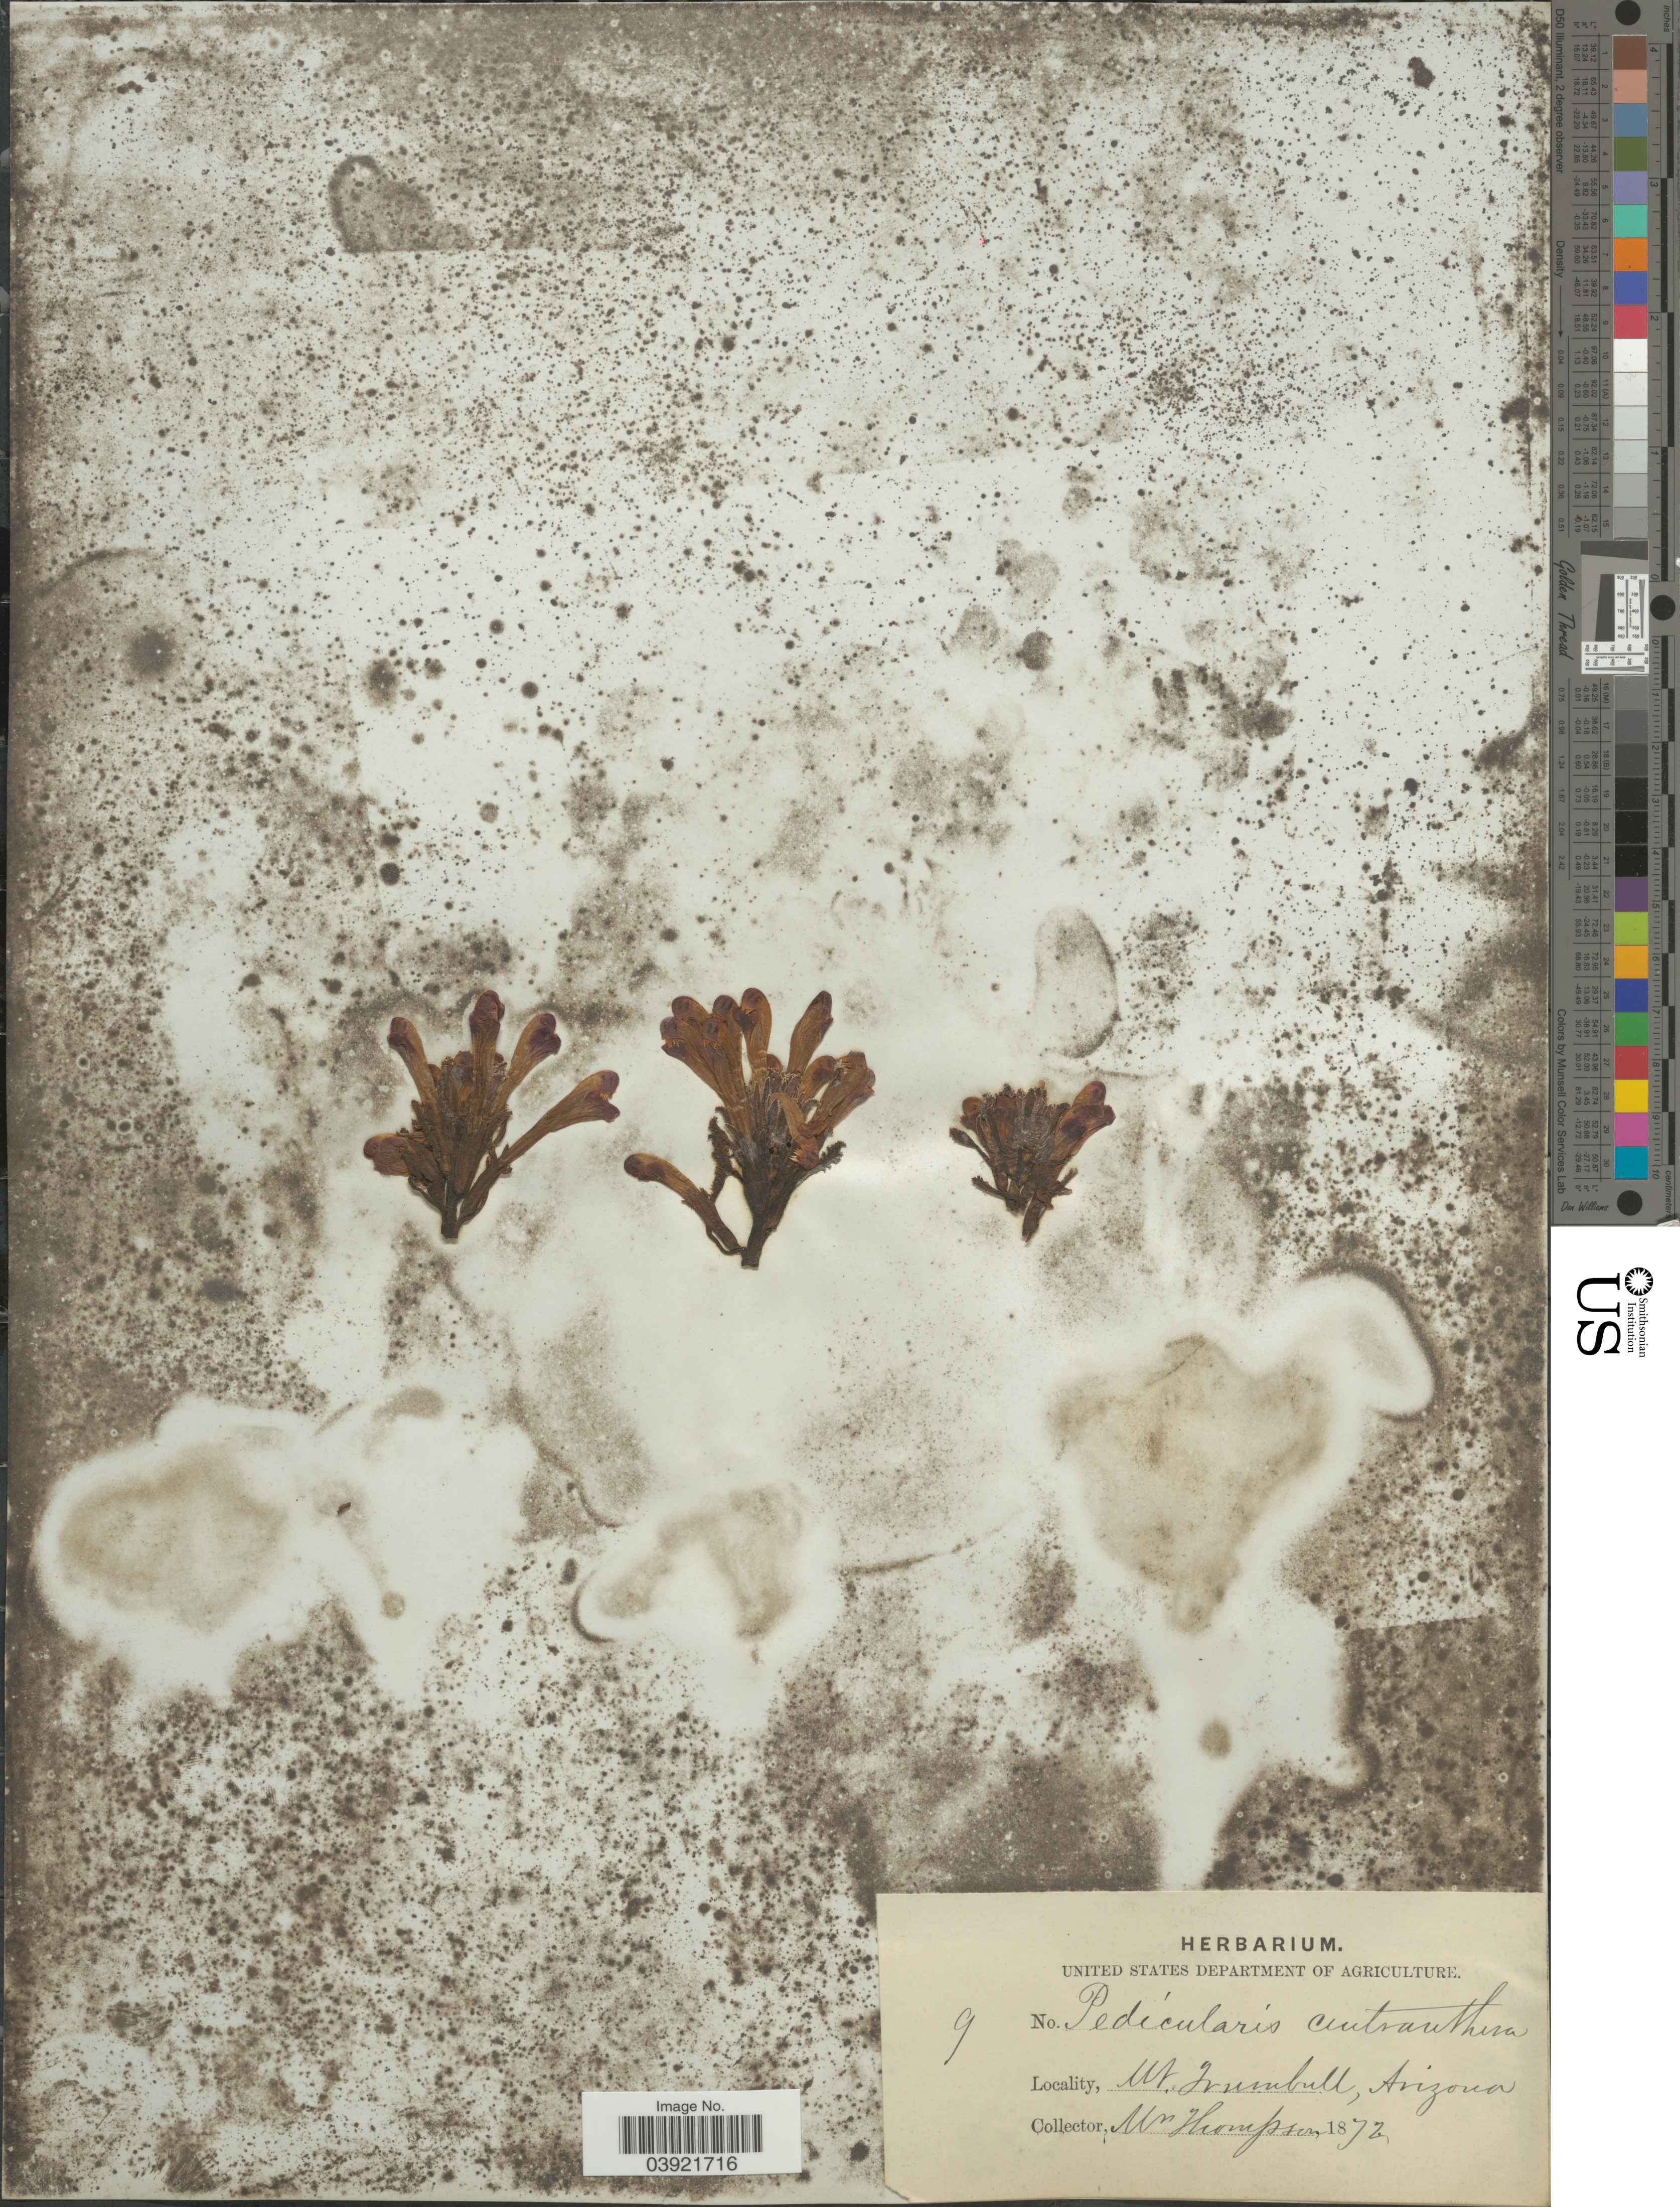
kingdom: Plantae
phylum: Tracheophyta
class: Magnoliopsida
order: Lamiales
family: Orobanchaceae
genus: Pedicularis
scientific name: Pedicularis centranthera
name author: A. Gray in Emory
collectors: Thompson, --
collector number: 9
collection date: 1872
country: United States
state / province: Arizona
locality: Mt. Trumbull.